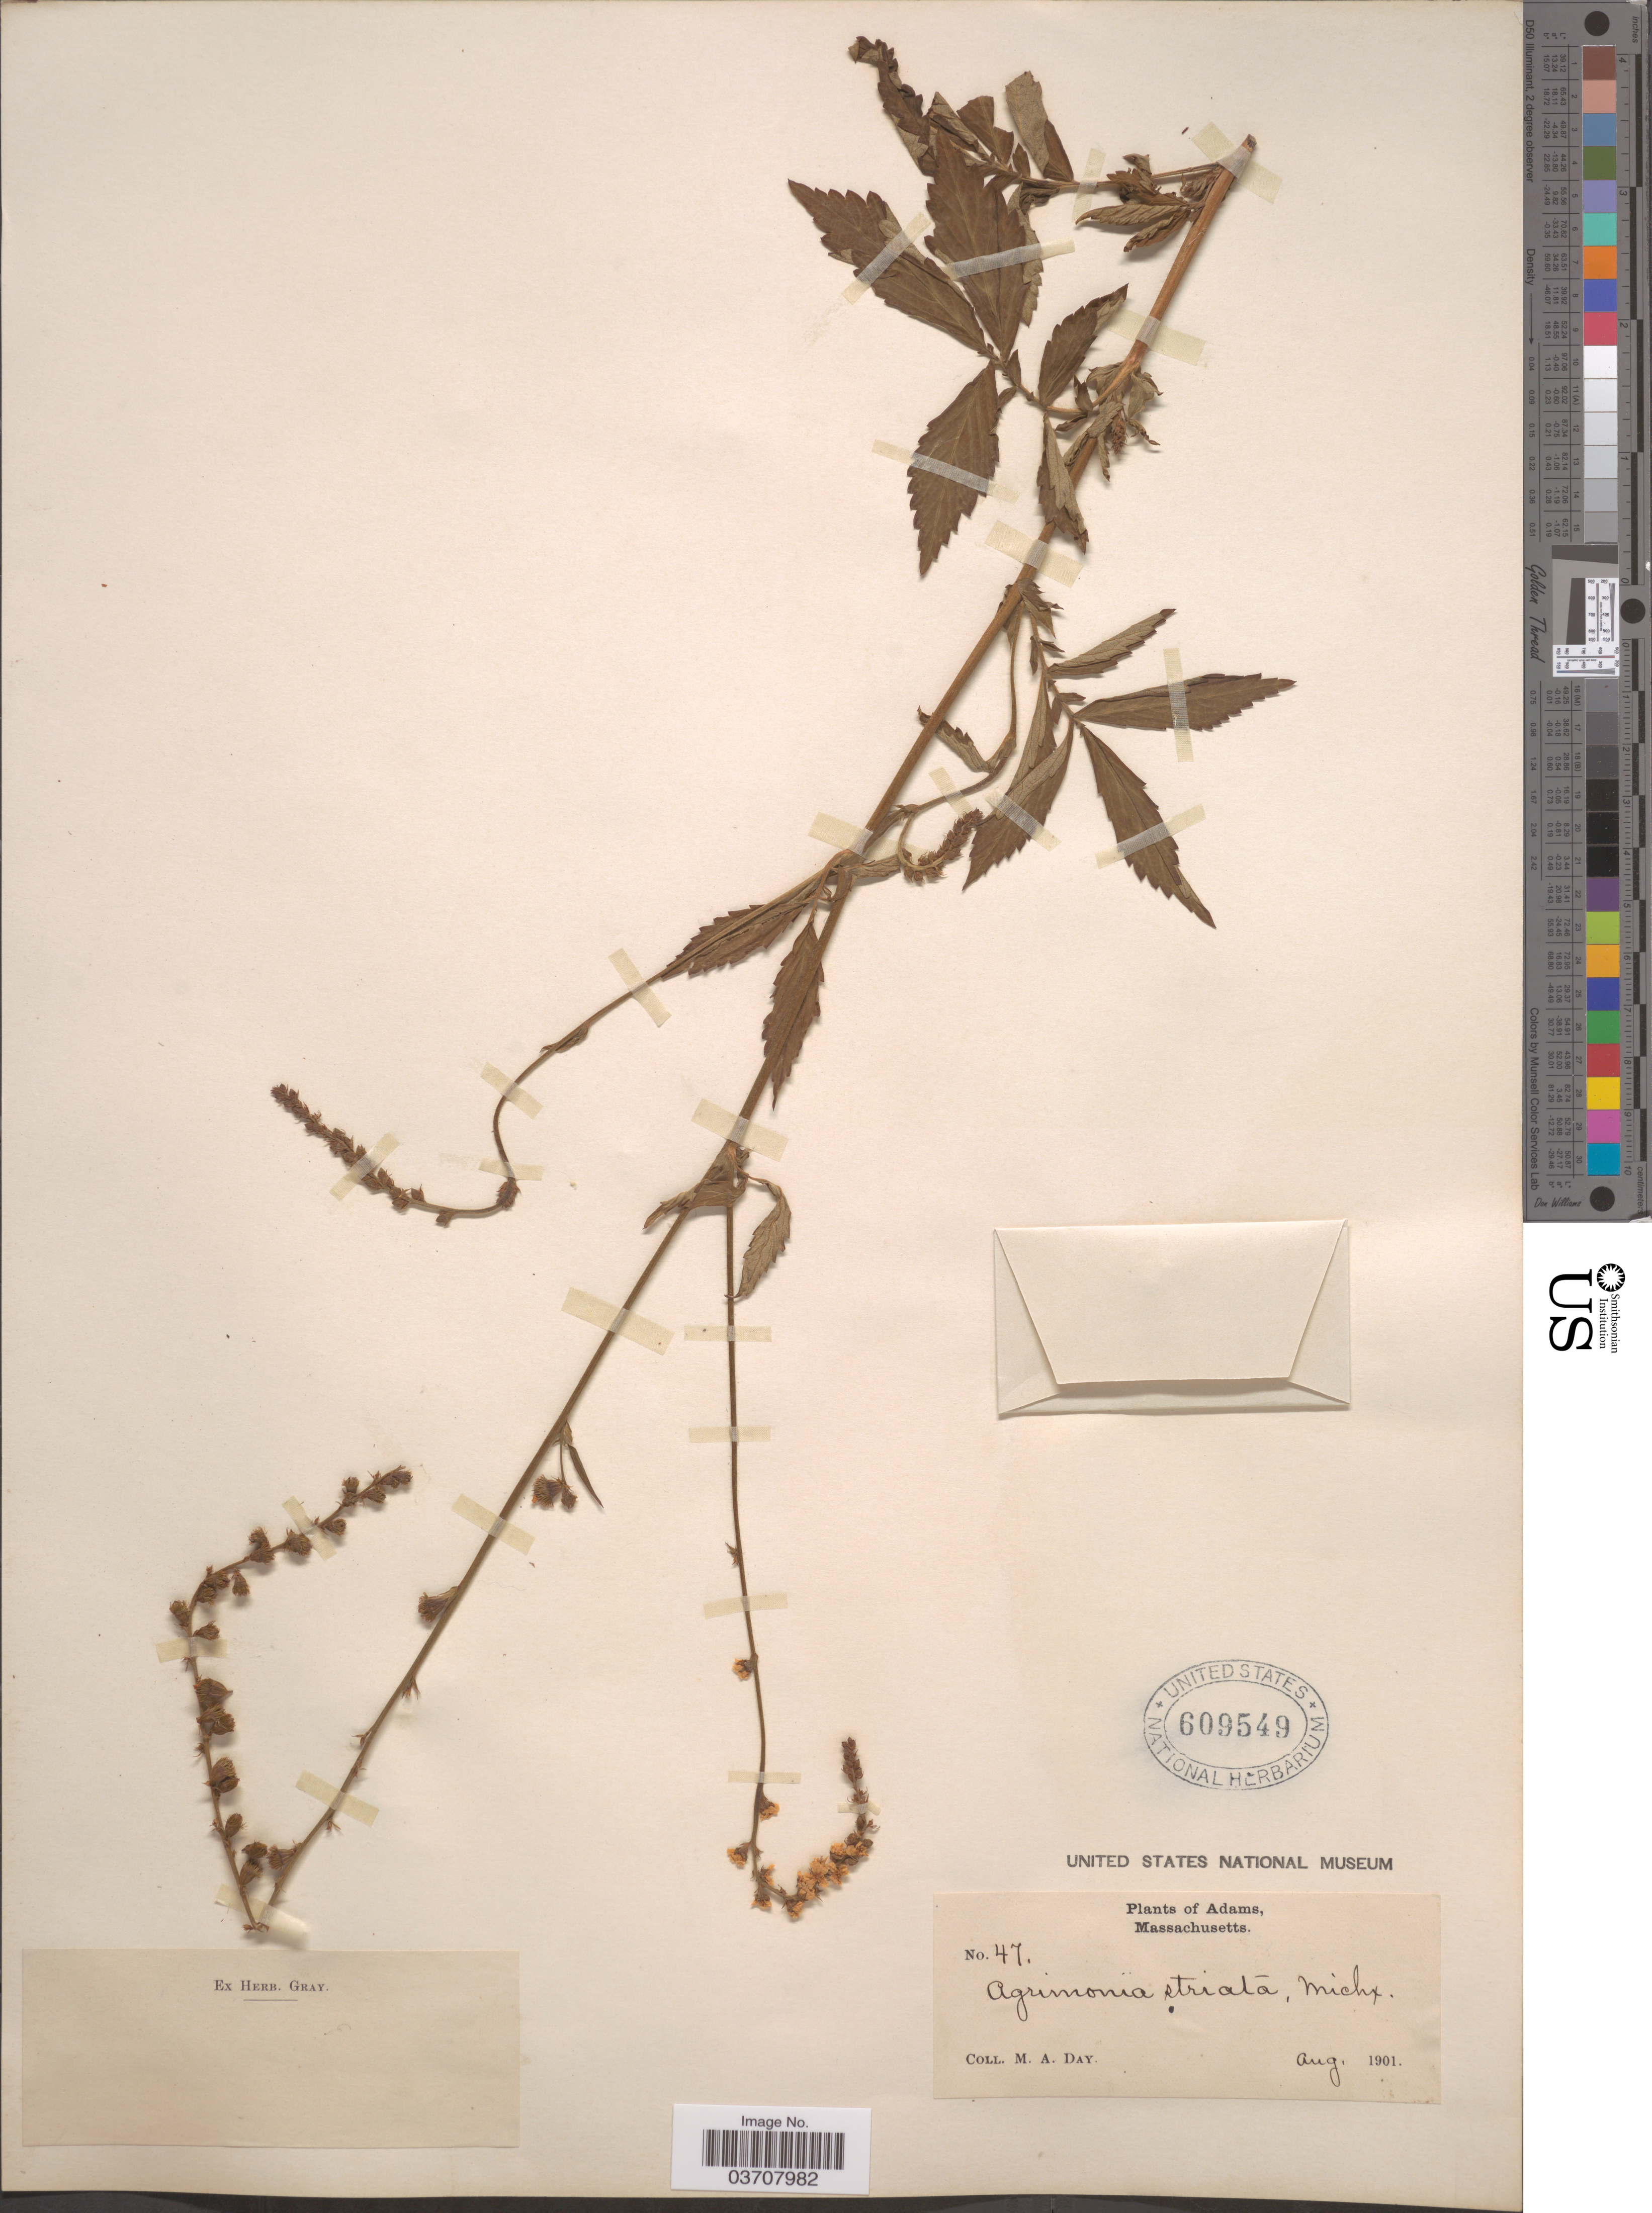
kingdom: Plantae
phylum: Tracheophyta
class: Magnoliopsida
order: Rosales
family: Rosaceae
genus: Agrimonia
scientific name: Agrimonia striata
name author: Michx.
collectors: M. Day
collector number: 47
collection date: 1901-08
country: United States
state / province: Massachusetts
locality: Adams.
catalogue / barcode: US 609549